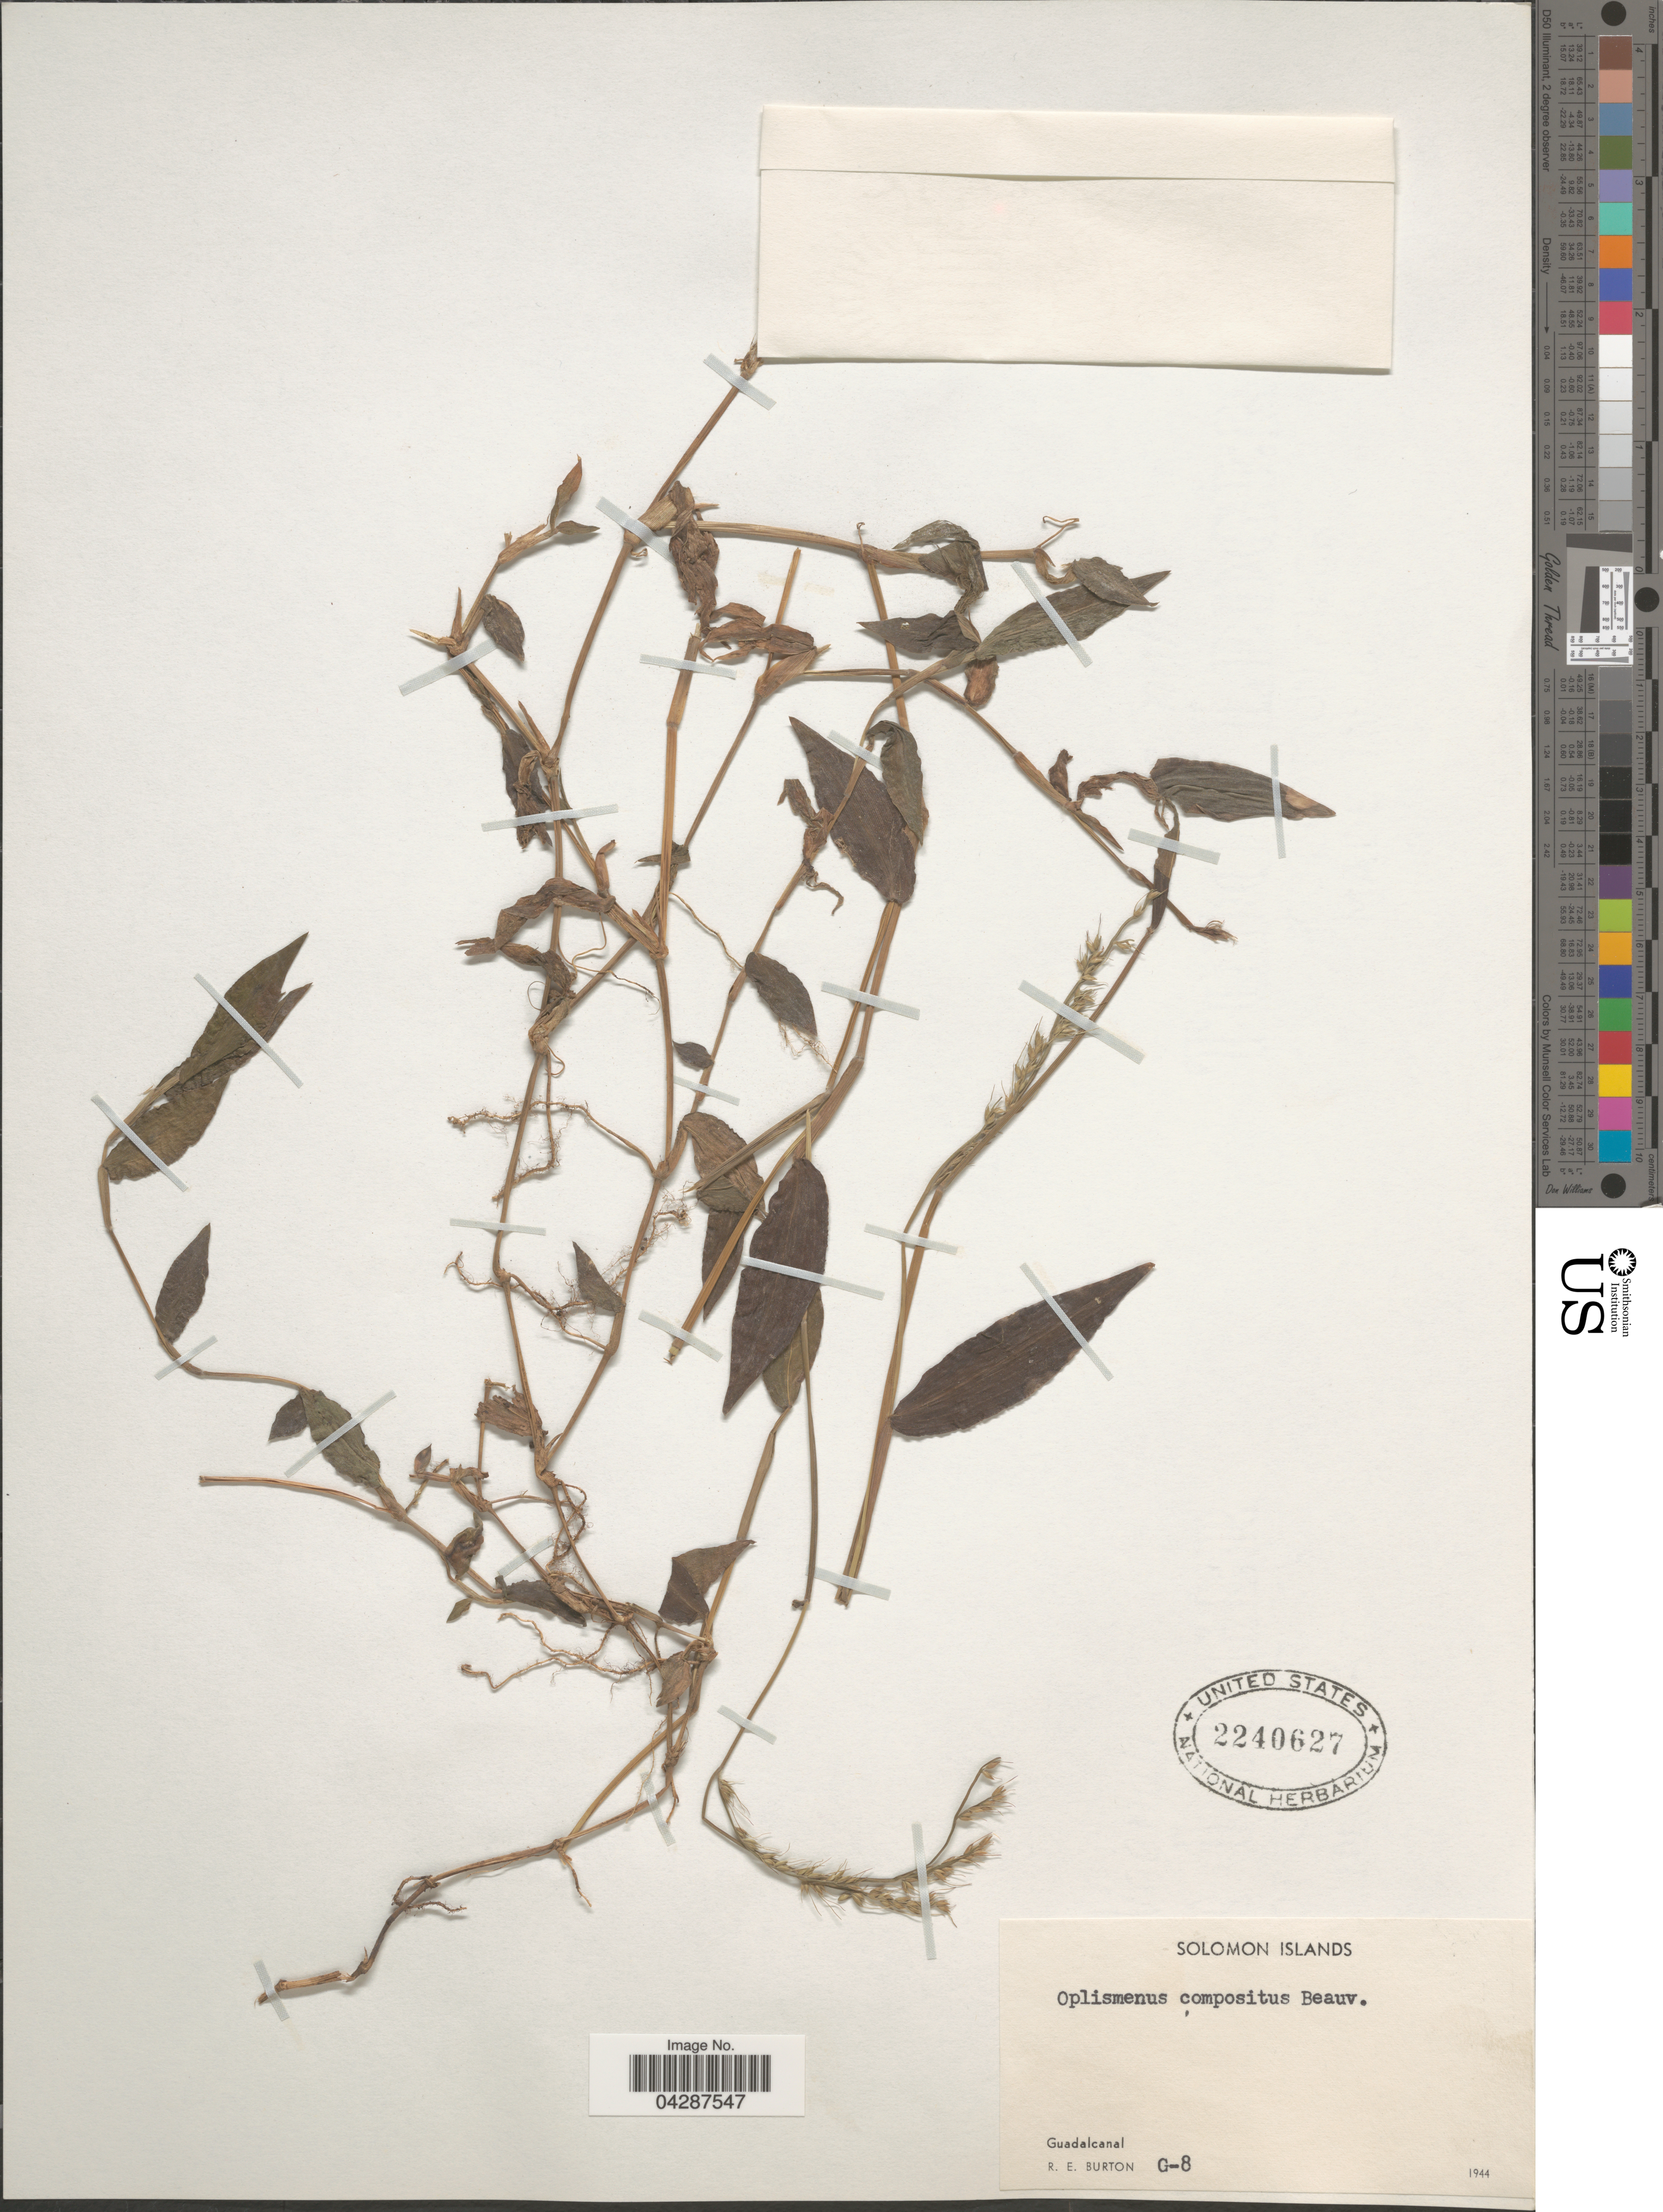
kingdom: Plantae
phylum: Tracheophyta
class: Liliopsida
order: Poales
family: Poaceae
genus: Oplismenus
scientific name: Oplismenus compositus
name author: (L.) P. Beauv.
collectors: R. Burton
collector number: G-8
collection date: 1944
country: Solomon Islands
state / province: Solomon Islands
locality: Guadalcanal.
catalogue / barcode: US 2240627